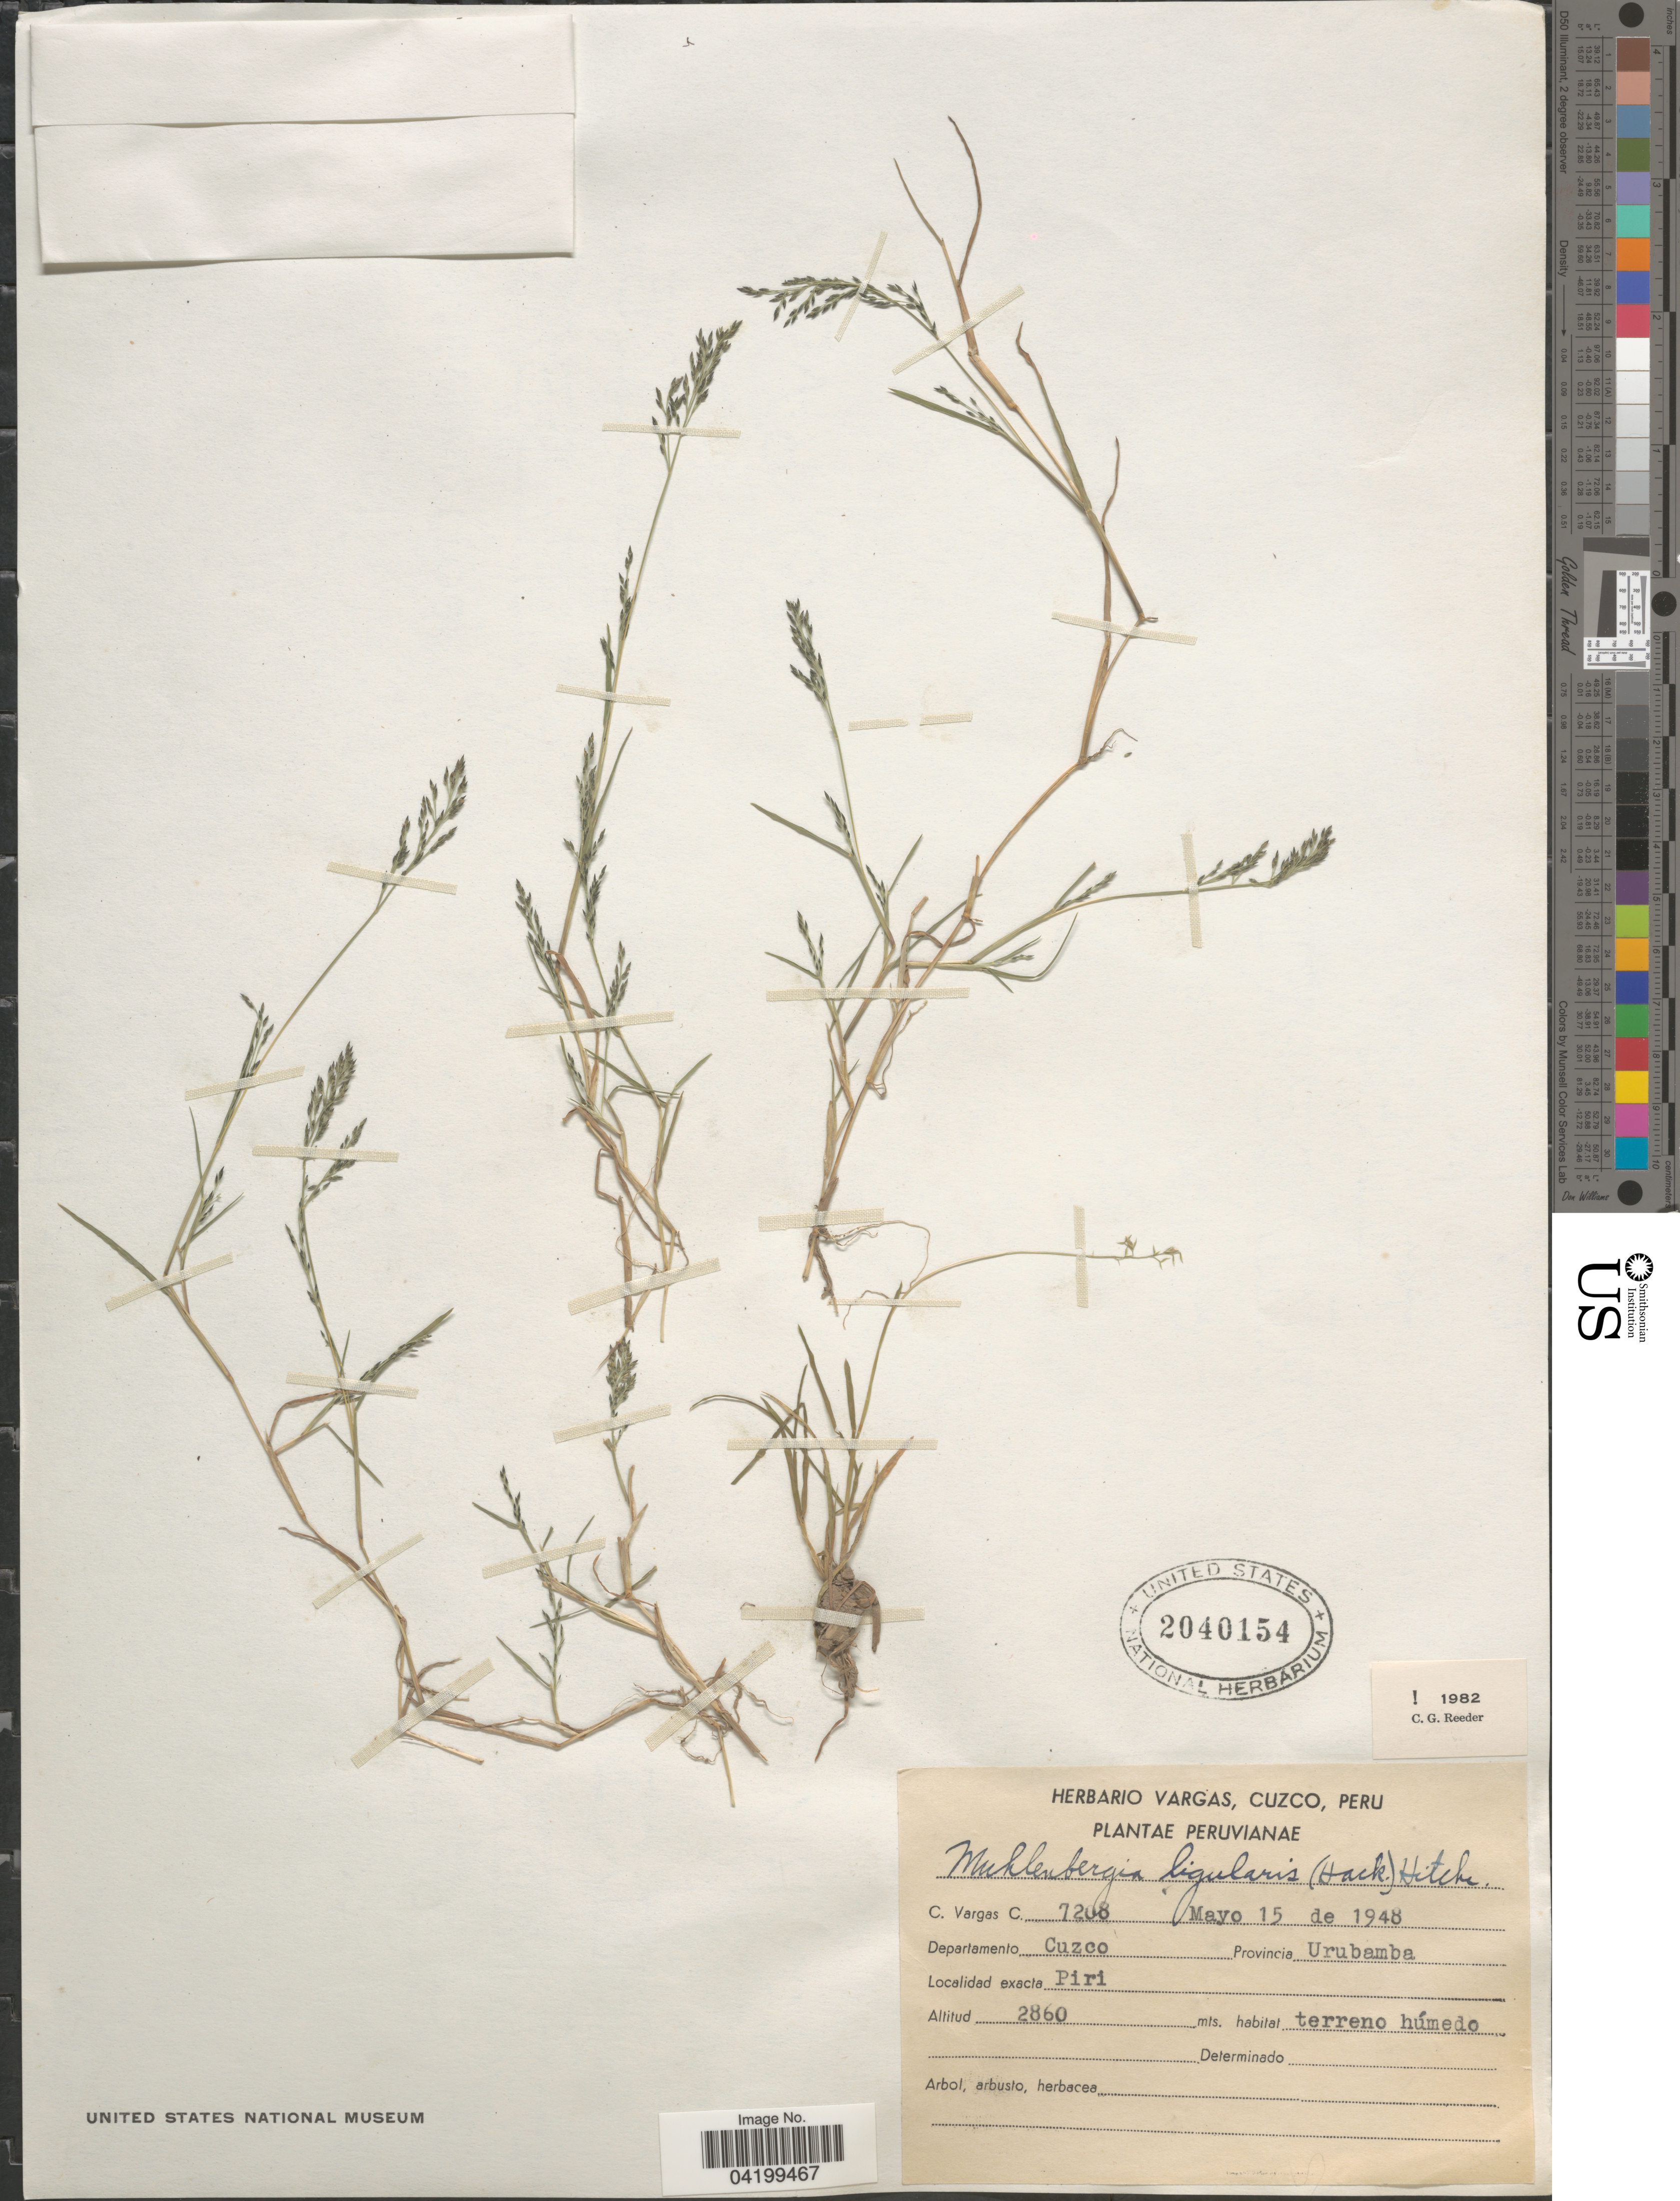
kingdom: Plantae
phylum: Tracheophyta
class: Liliopsida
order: Poales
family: Poaceae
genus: Muhlenbergia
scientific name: Muhlenbergia ligularis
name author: (Hack.) Hitchc.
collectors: C. Vargas Calderón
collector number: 7208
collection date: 1948-05-15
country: Peru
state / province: Cusco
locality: Departamento Cuzco. Provincia Urubamba. Piri.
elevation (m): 2860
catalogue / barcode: US 2040154